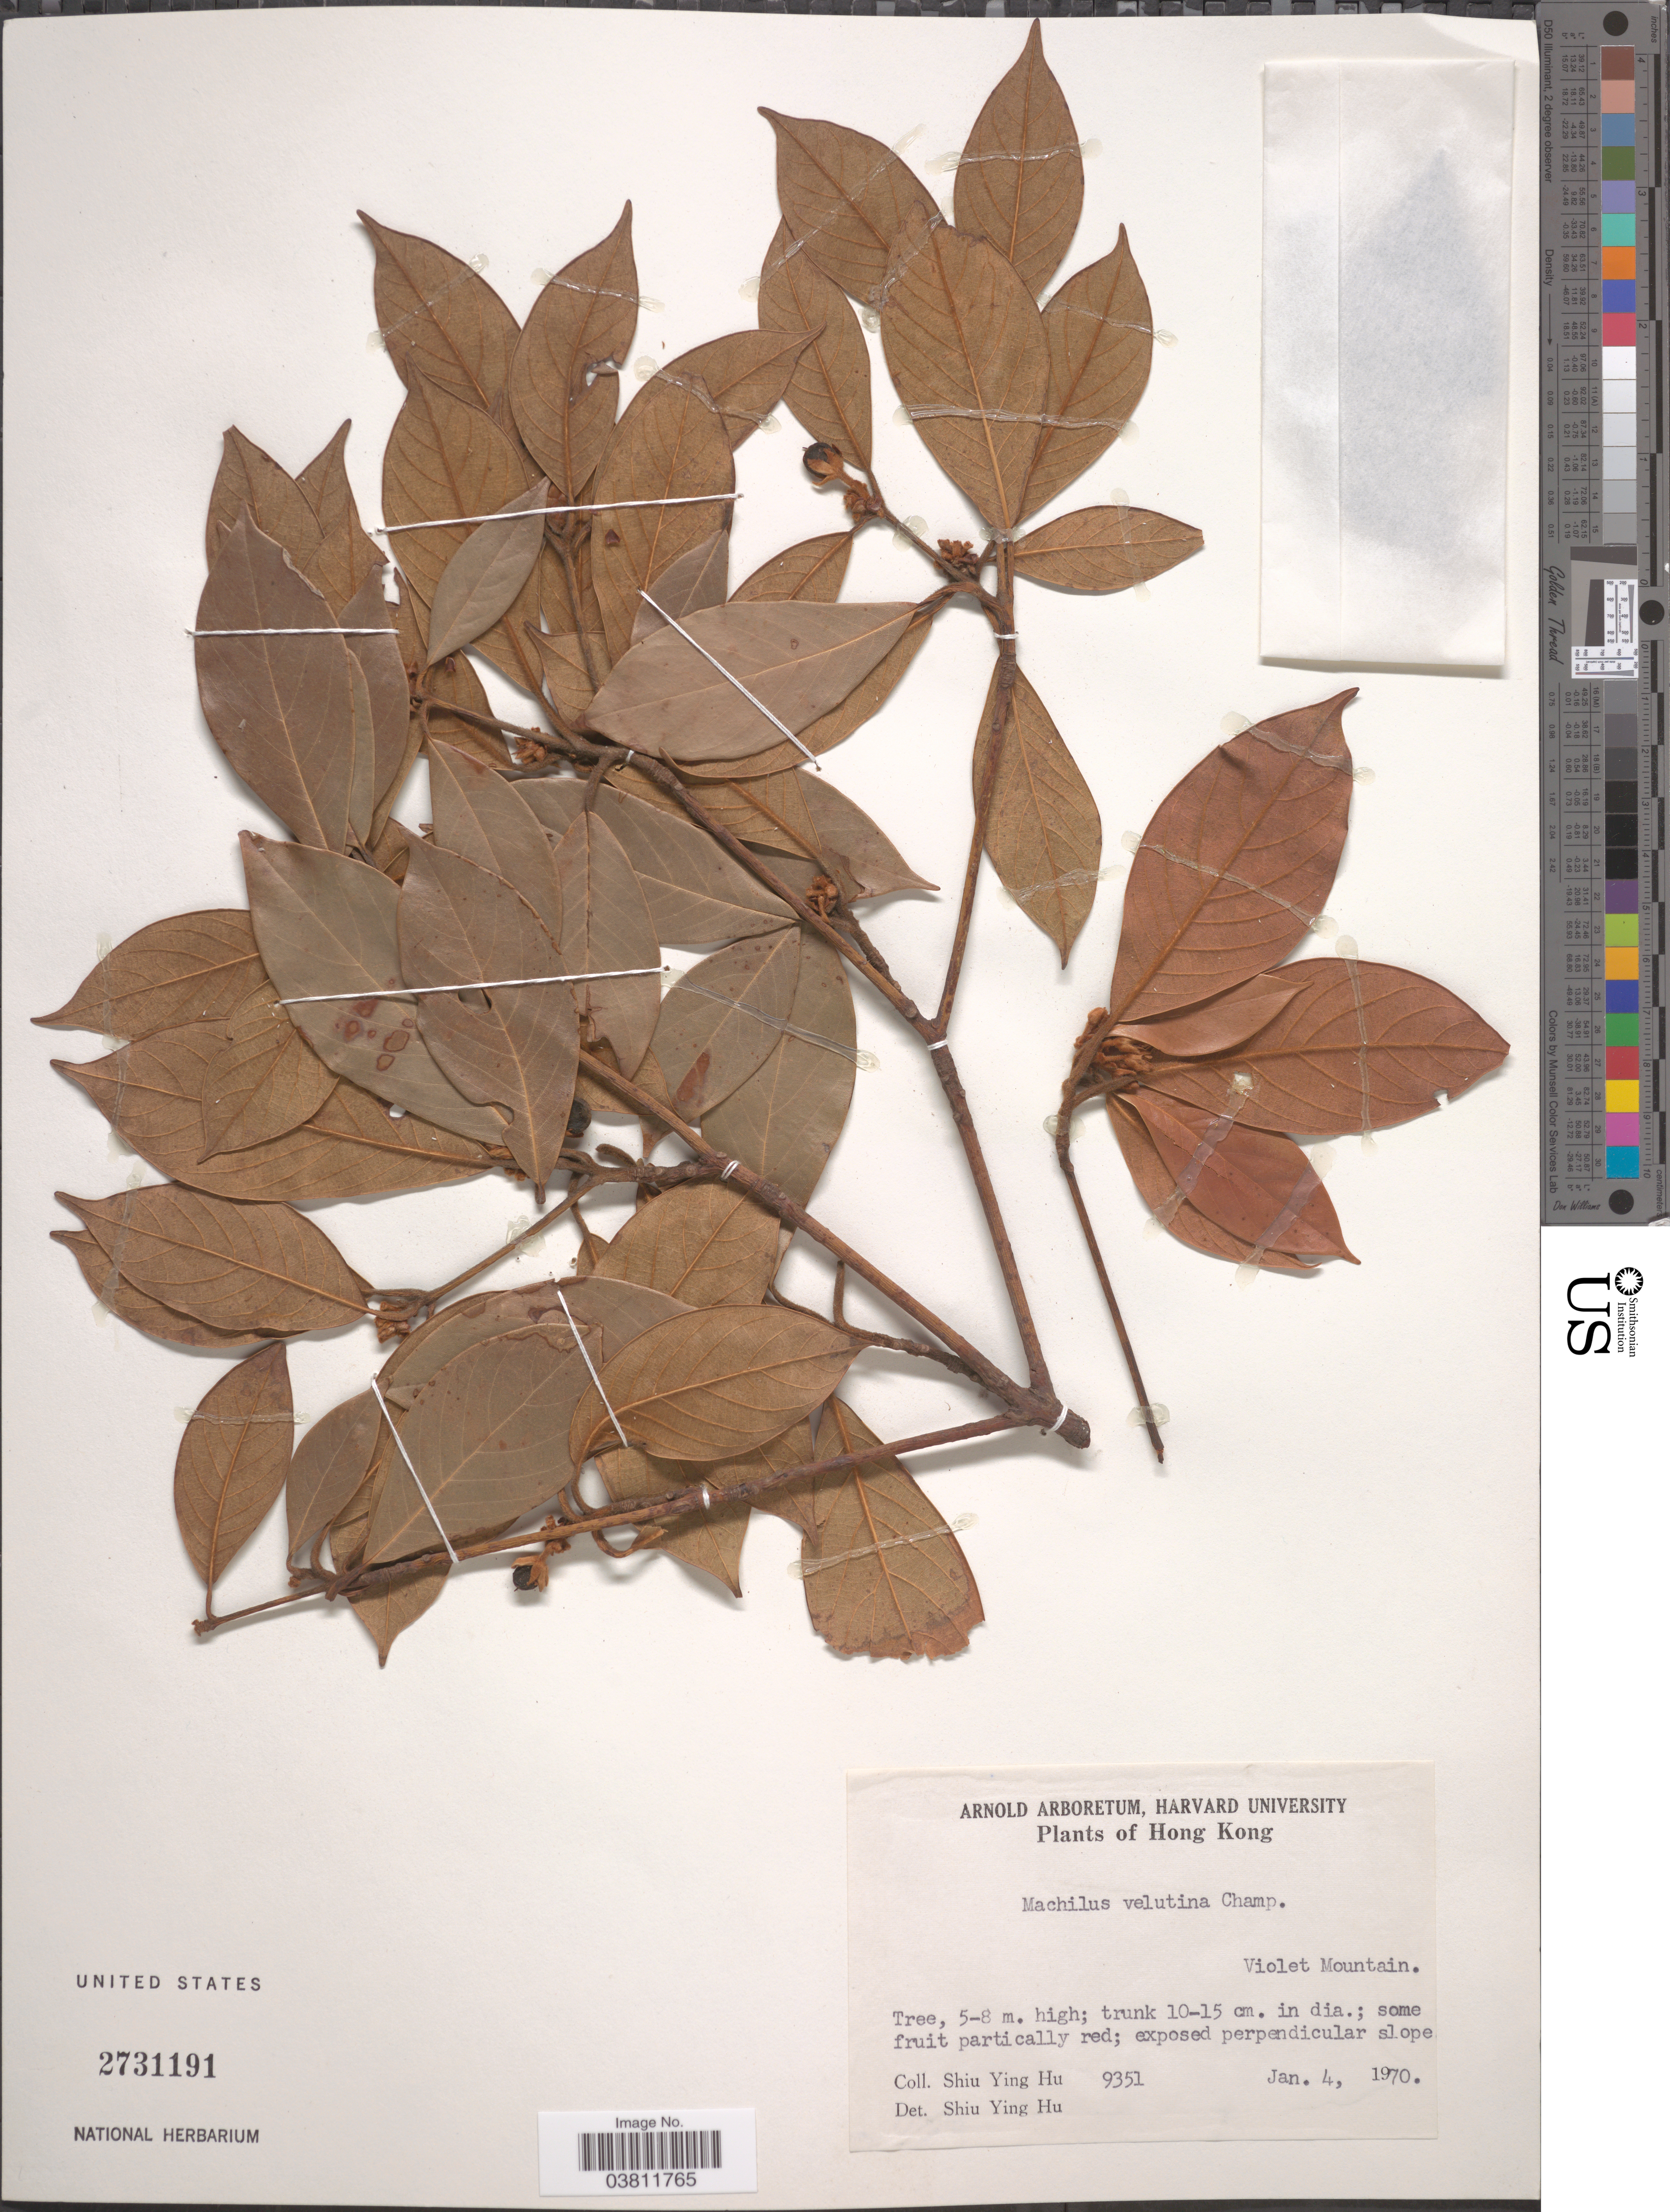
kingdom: Plantae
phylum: Tracheophyta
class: Magnoliopsida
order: Laurales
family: Lauraceae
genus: Machilus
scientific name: Machilus velutina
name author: Champ. ex Benth.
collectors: S. Y. Hu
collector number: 9351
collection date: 1970-01-04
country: China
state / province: Hong Kong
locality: Violet Mountain.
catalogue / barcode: US 2731191